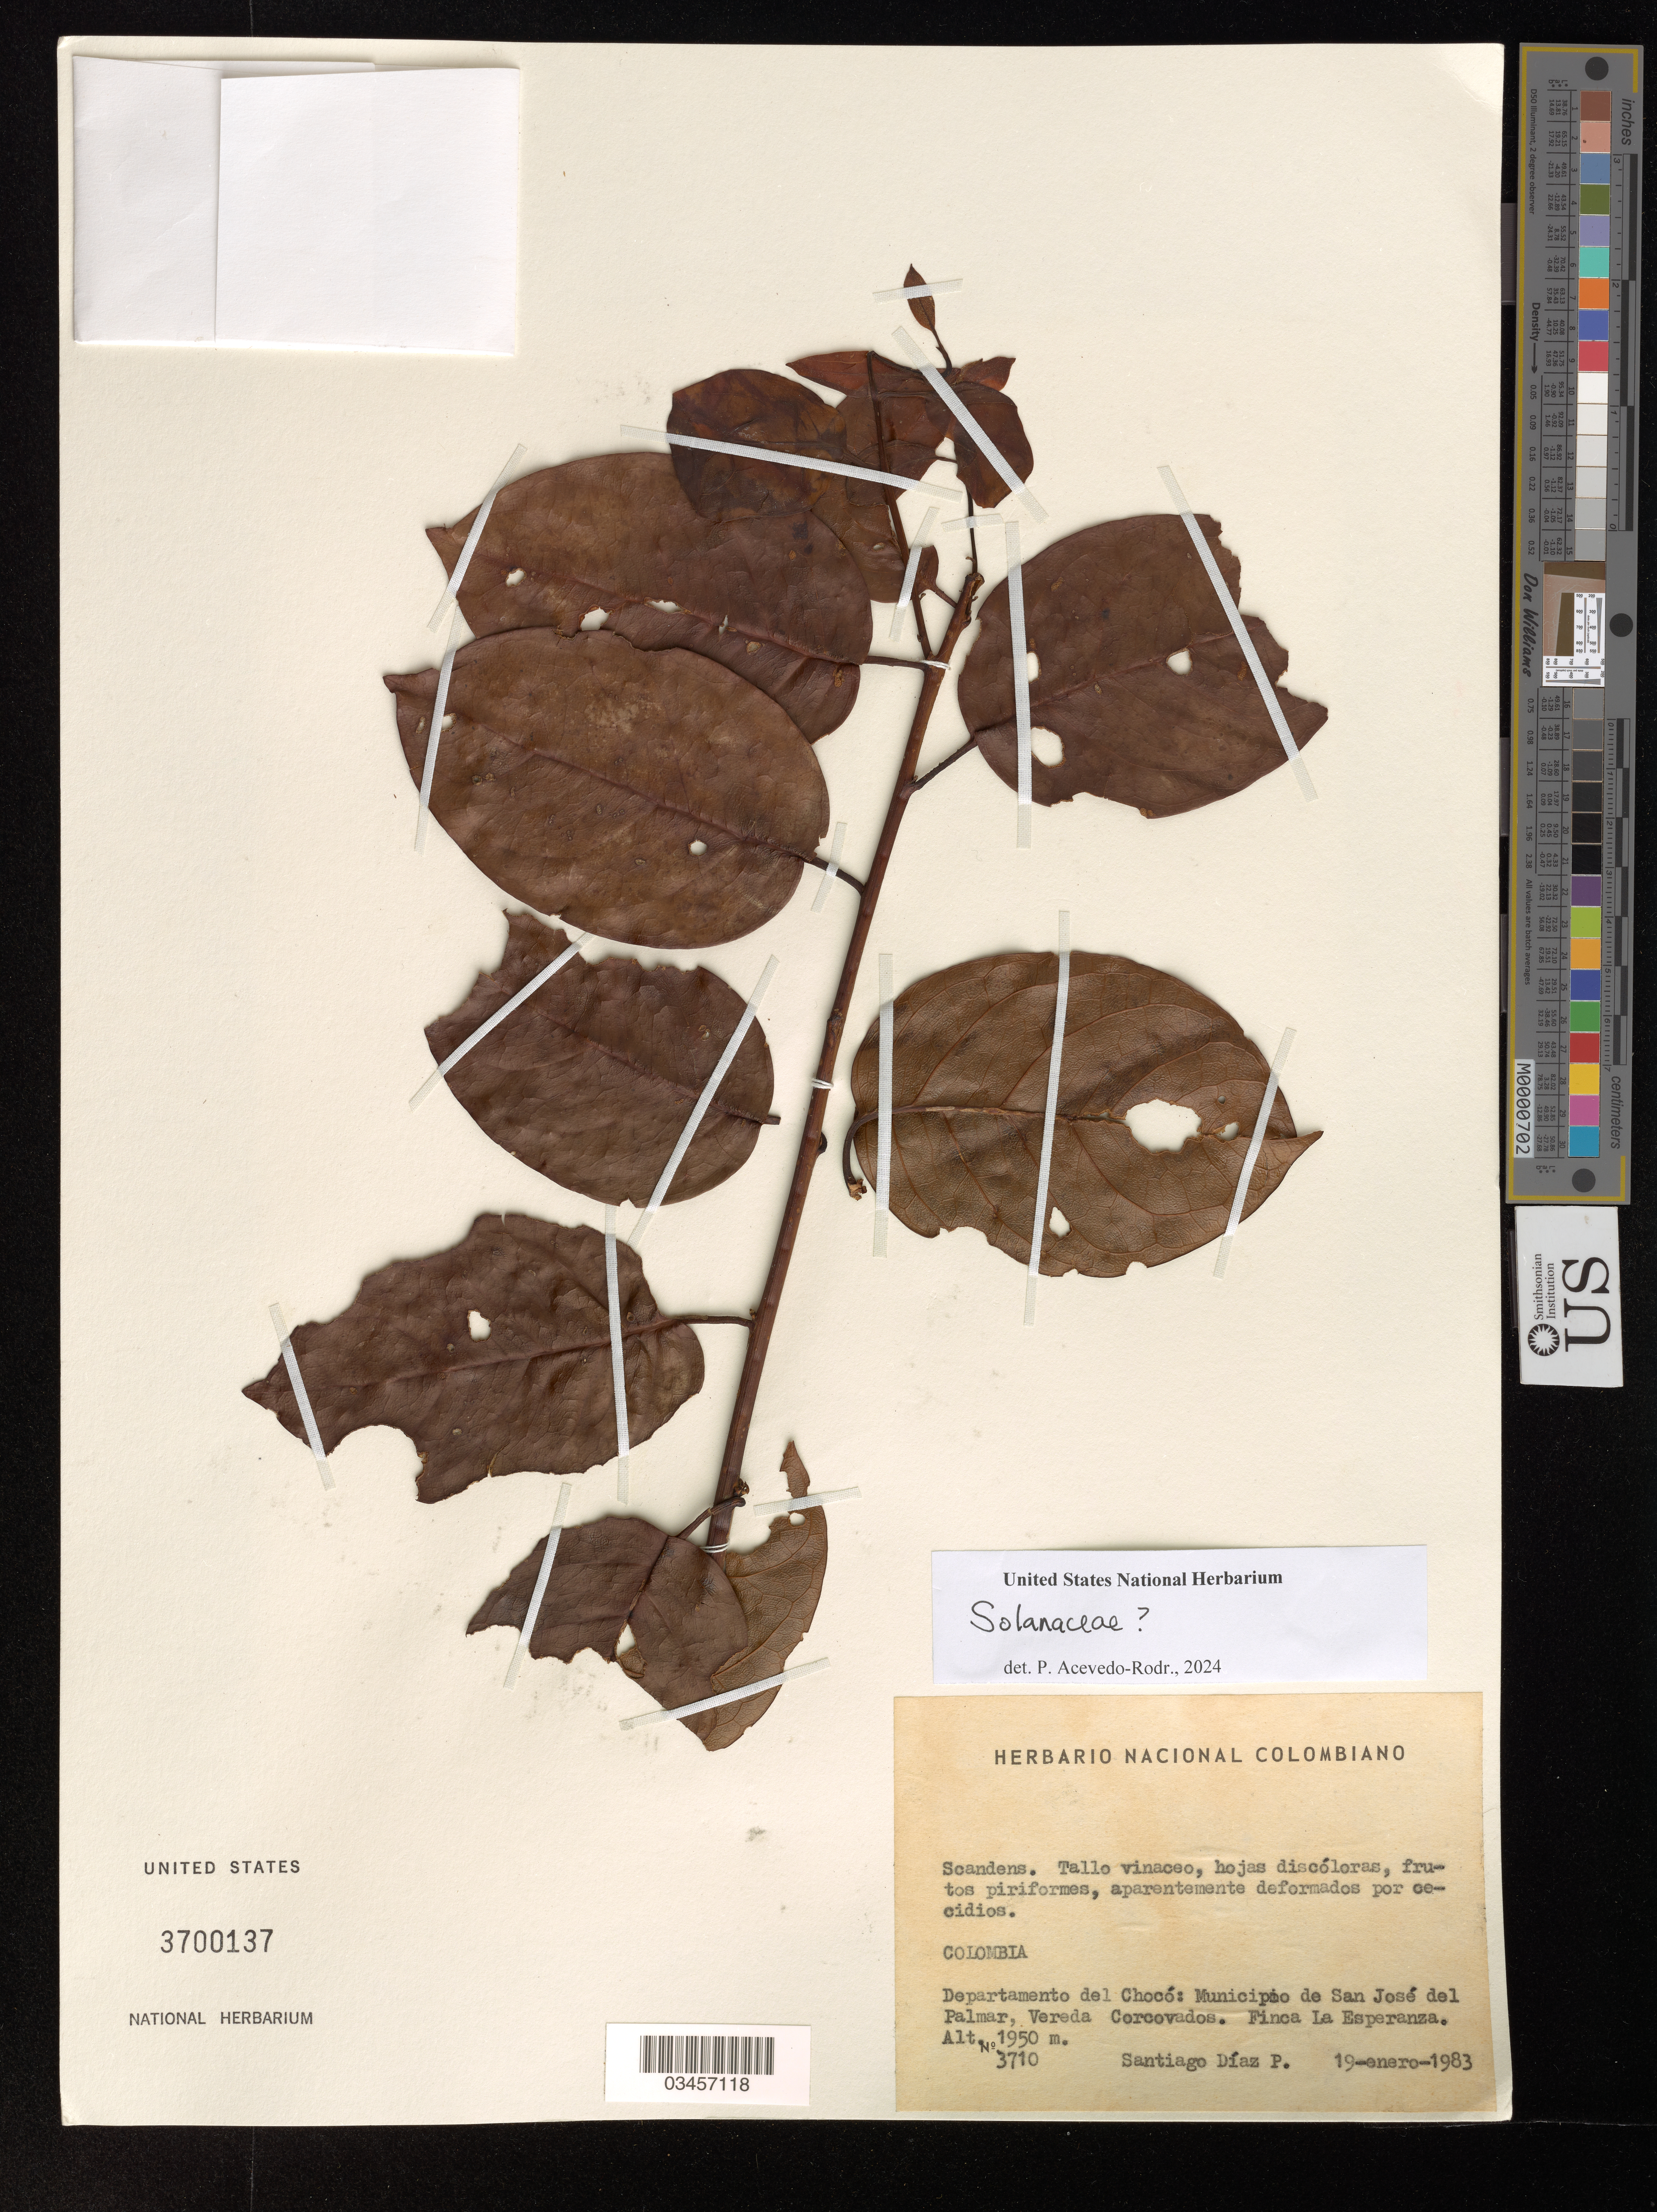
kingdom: Plantae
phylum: Tracheophyta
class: Magnoliopsida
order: Solanales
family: Solanaceae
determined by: Acevedo-Rodriguez, P., (US), Smithsonian Institution - National Museum of Natural History (UNITED STATES)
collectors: S. Díaz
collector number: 3710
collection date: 1983-01-19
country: Colombia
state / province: Chocó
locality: Municipîode de San José del Palmar, Vereda Corcovados. Finca La Esperanza.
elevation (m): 1950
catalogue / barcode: US 3700137